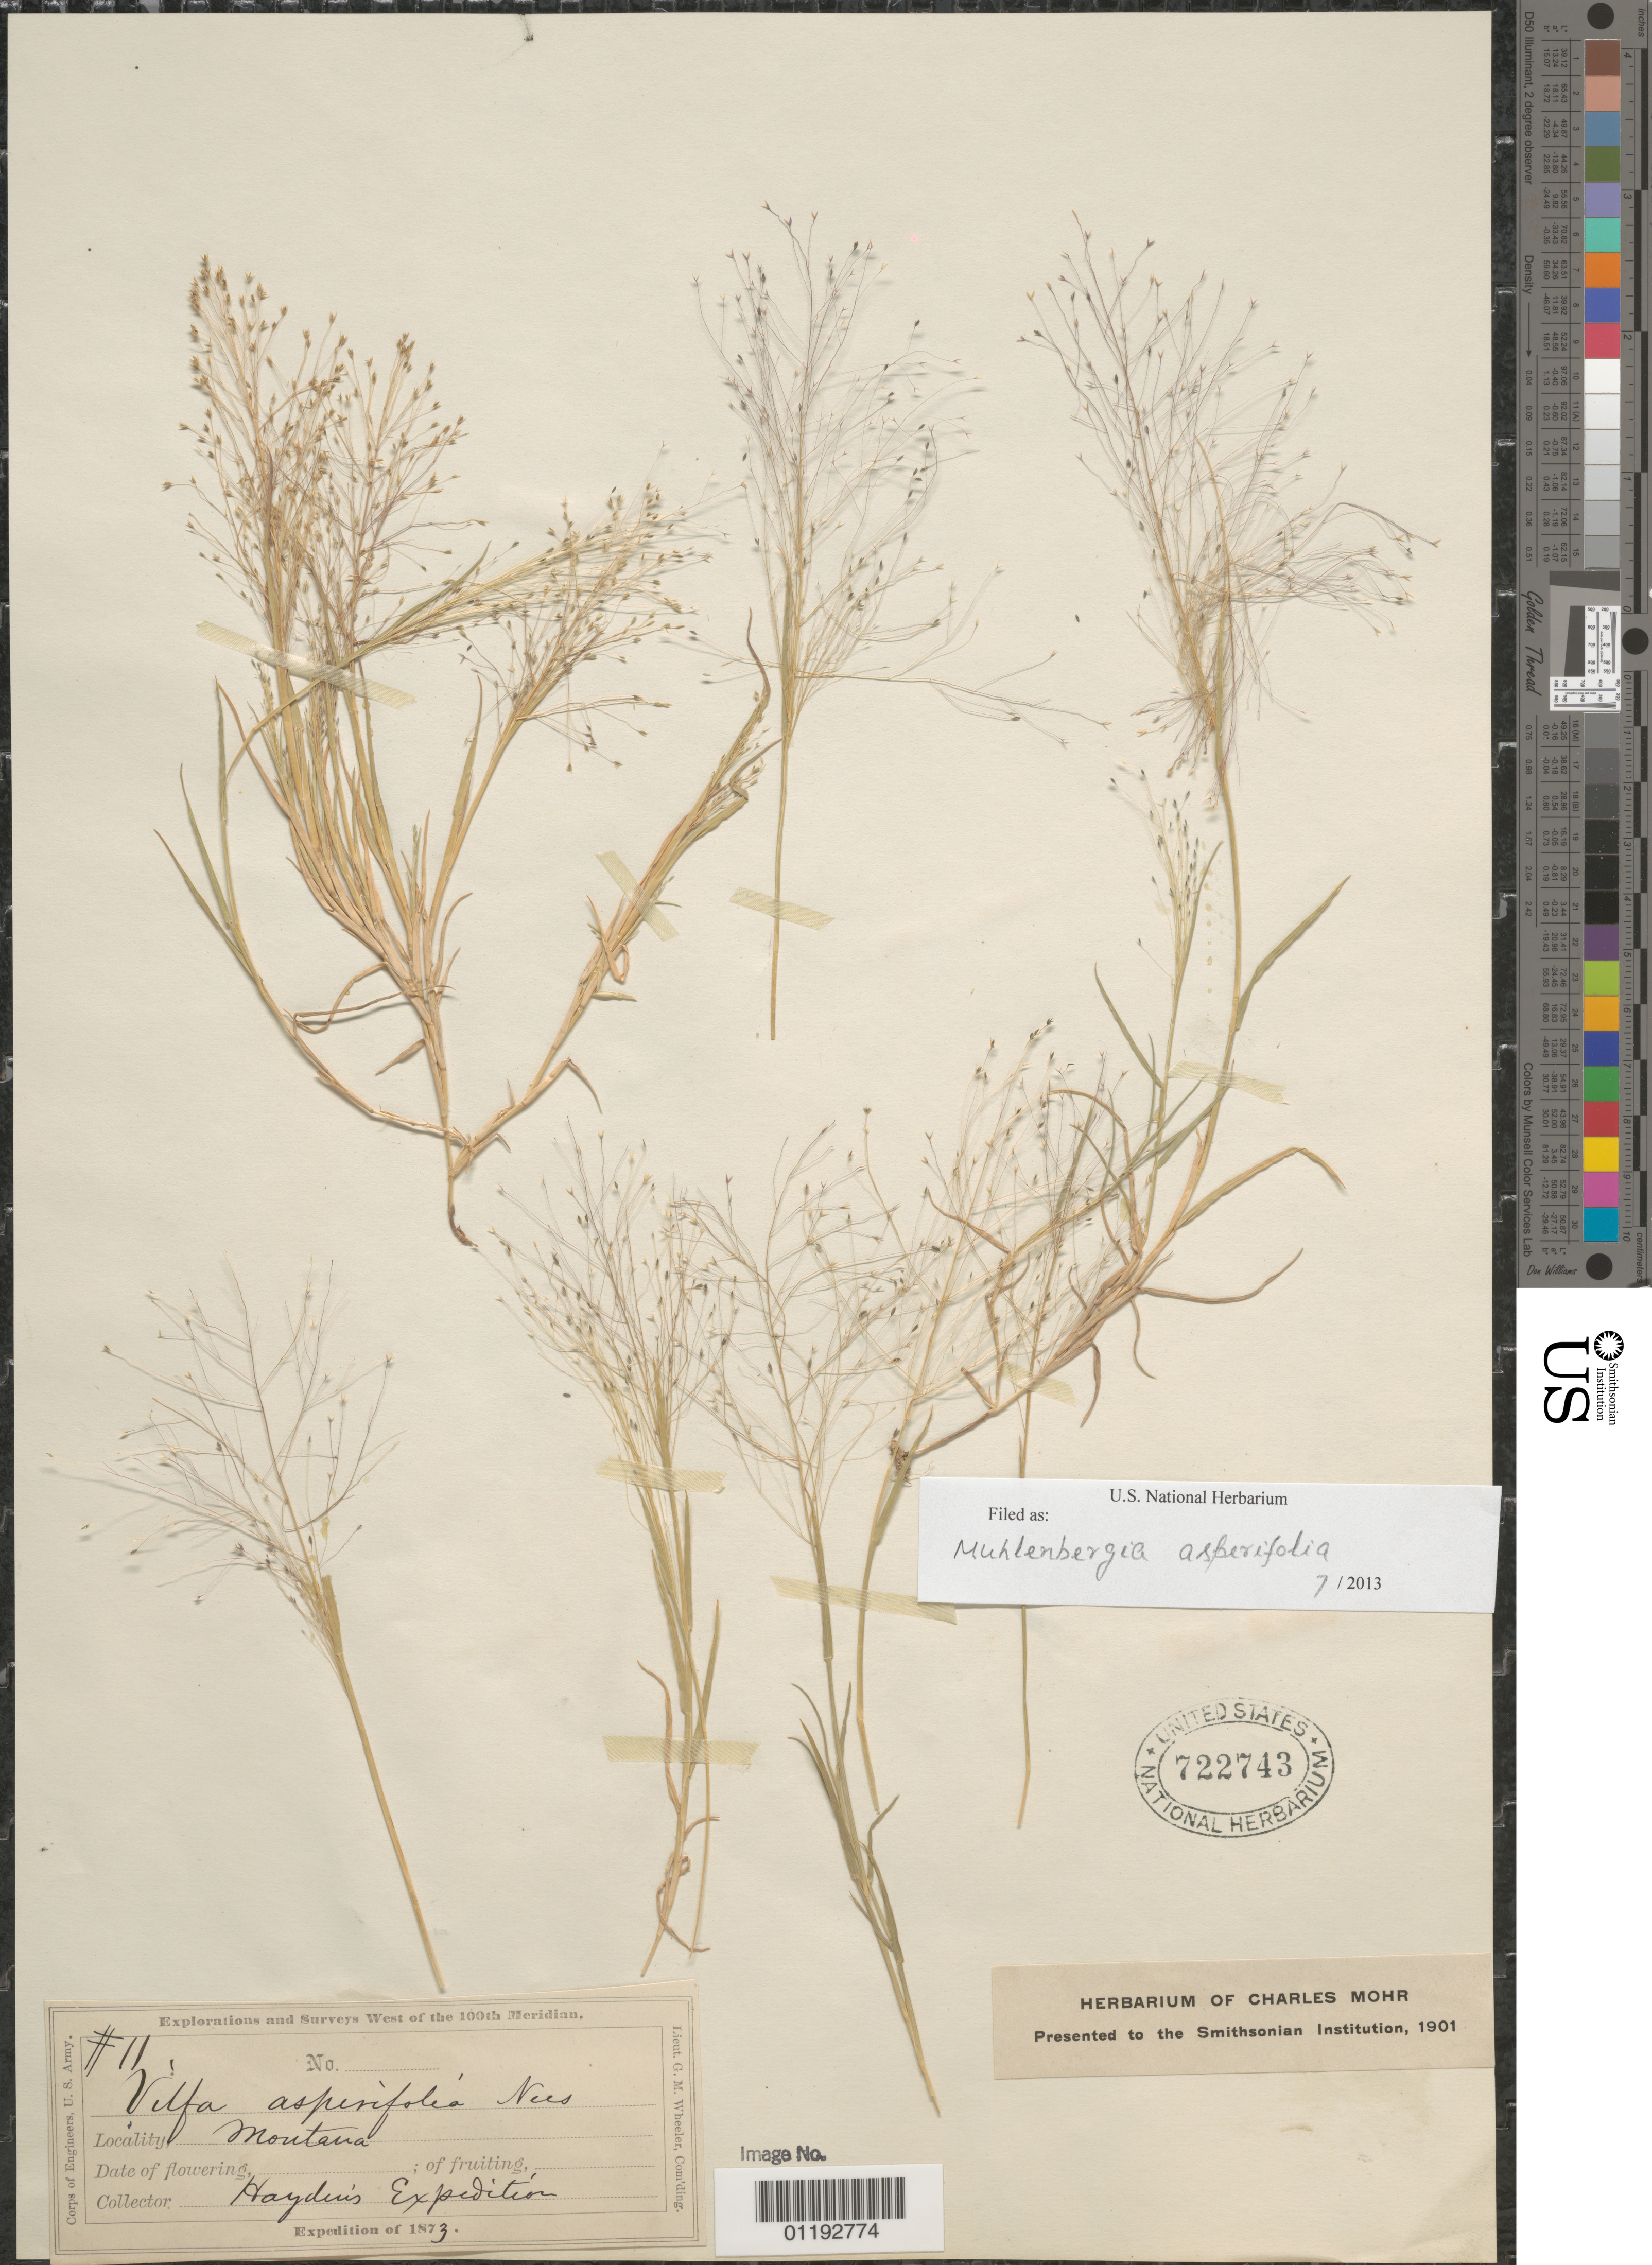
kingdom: Plantae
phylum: Tracheophyta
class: Liliopsida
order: Poales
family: Poaceae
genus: Muhlenbergia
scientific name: Muhlenbergia asperifolia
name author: (Nees & Meyen ex Trin.) Parodi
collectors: -- Hayden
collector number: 11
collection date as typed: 1873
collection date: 1873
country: United States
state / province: Montana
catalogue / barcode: US 722743